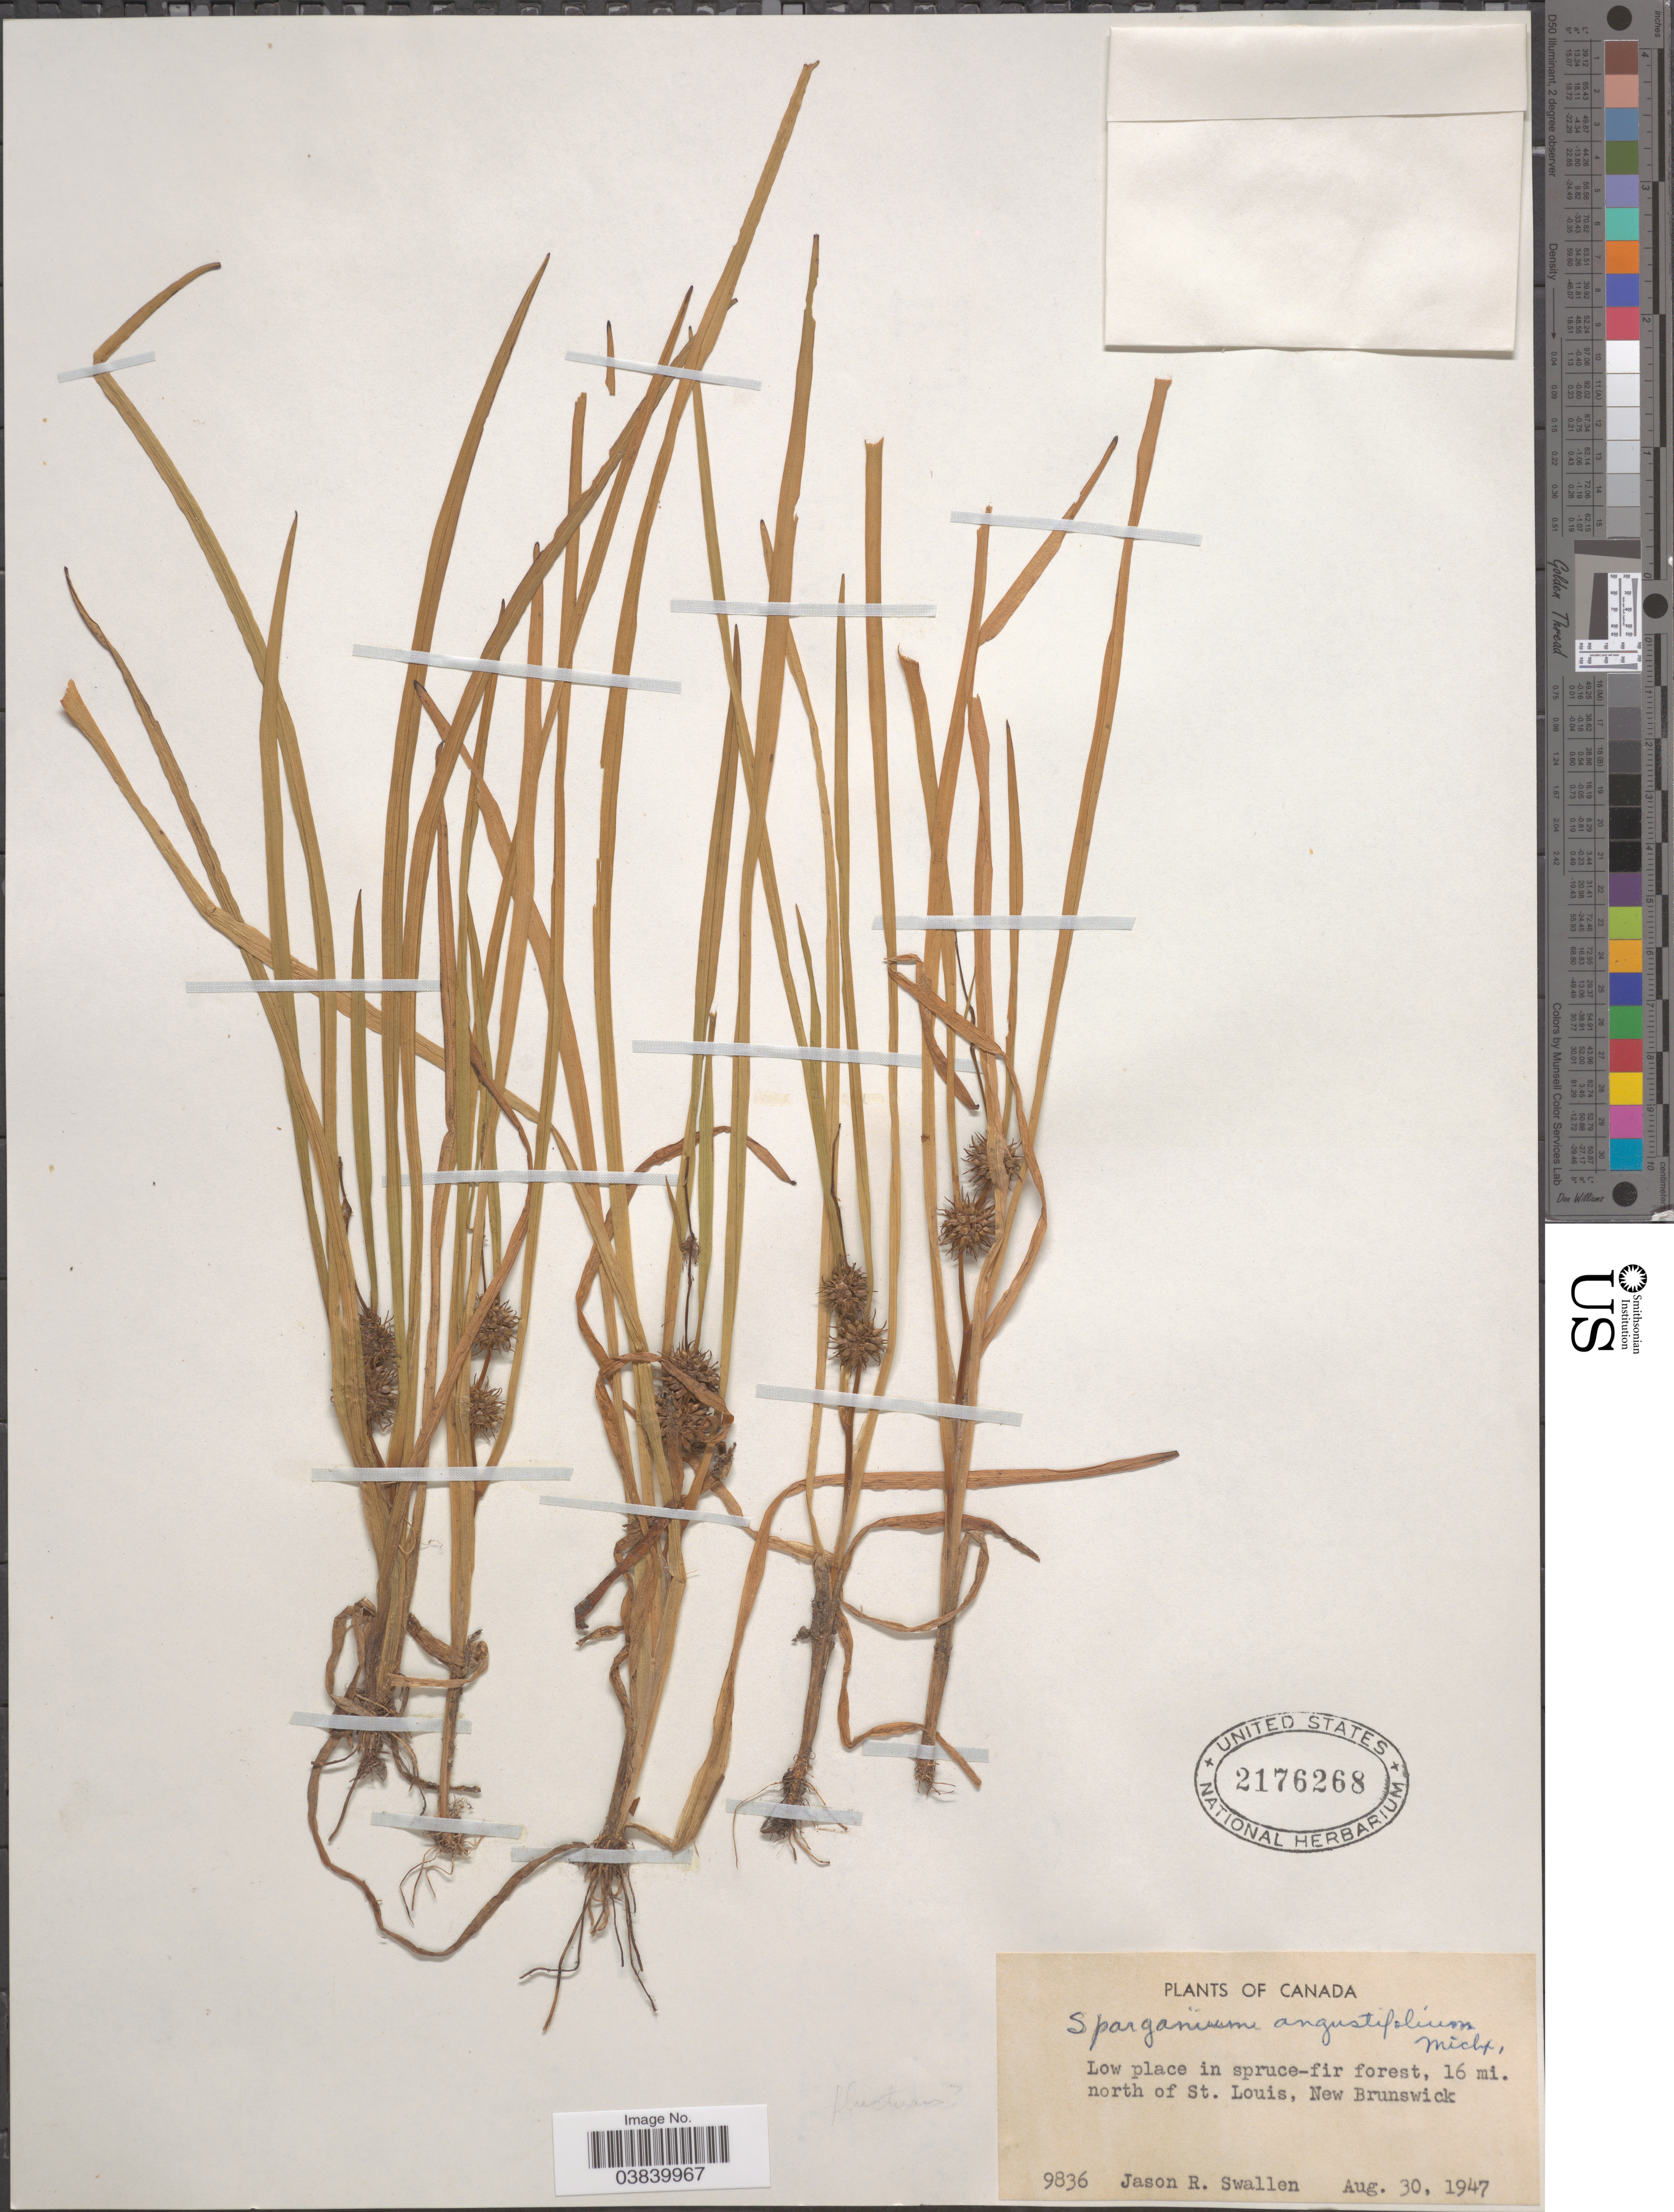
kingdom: Plantae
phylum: Tracheophyta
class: Liliopsida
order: Poales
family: Typhaceae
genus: Sparganium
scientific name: Sparganium angustifolium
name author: Michx.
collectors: J. R. Swallen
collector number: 9836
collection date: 1947-08-30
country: Canada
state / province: New Brunswick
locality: In spruce-fir forest, 16 mi. north of St. Louis.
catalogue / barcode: US 2176268